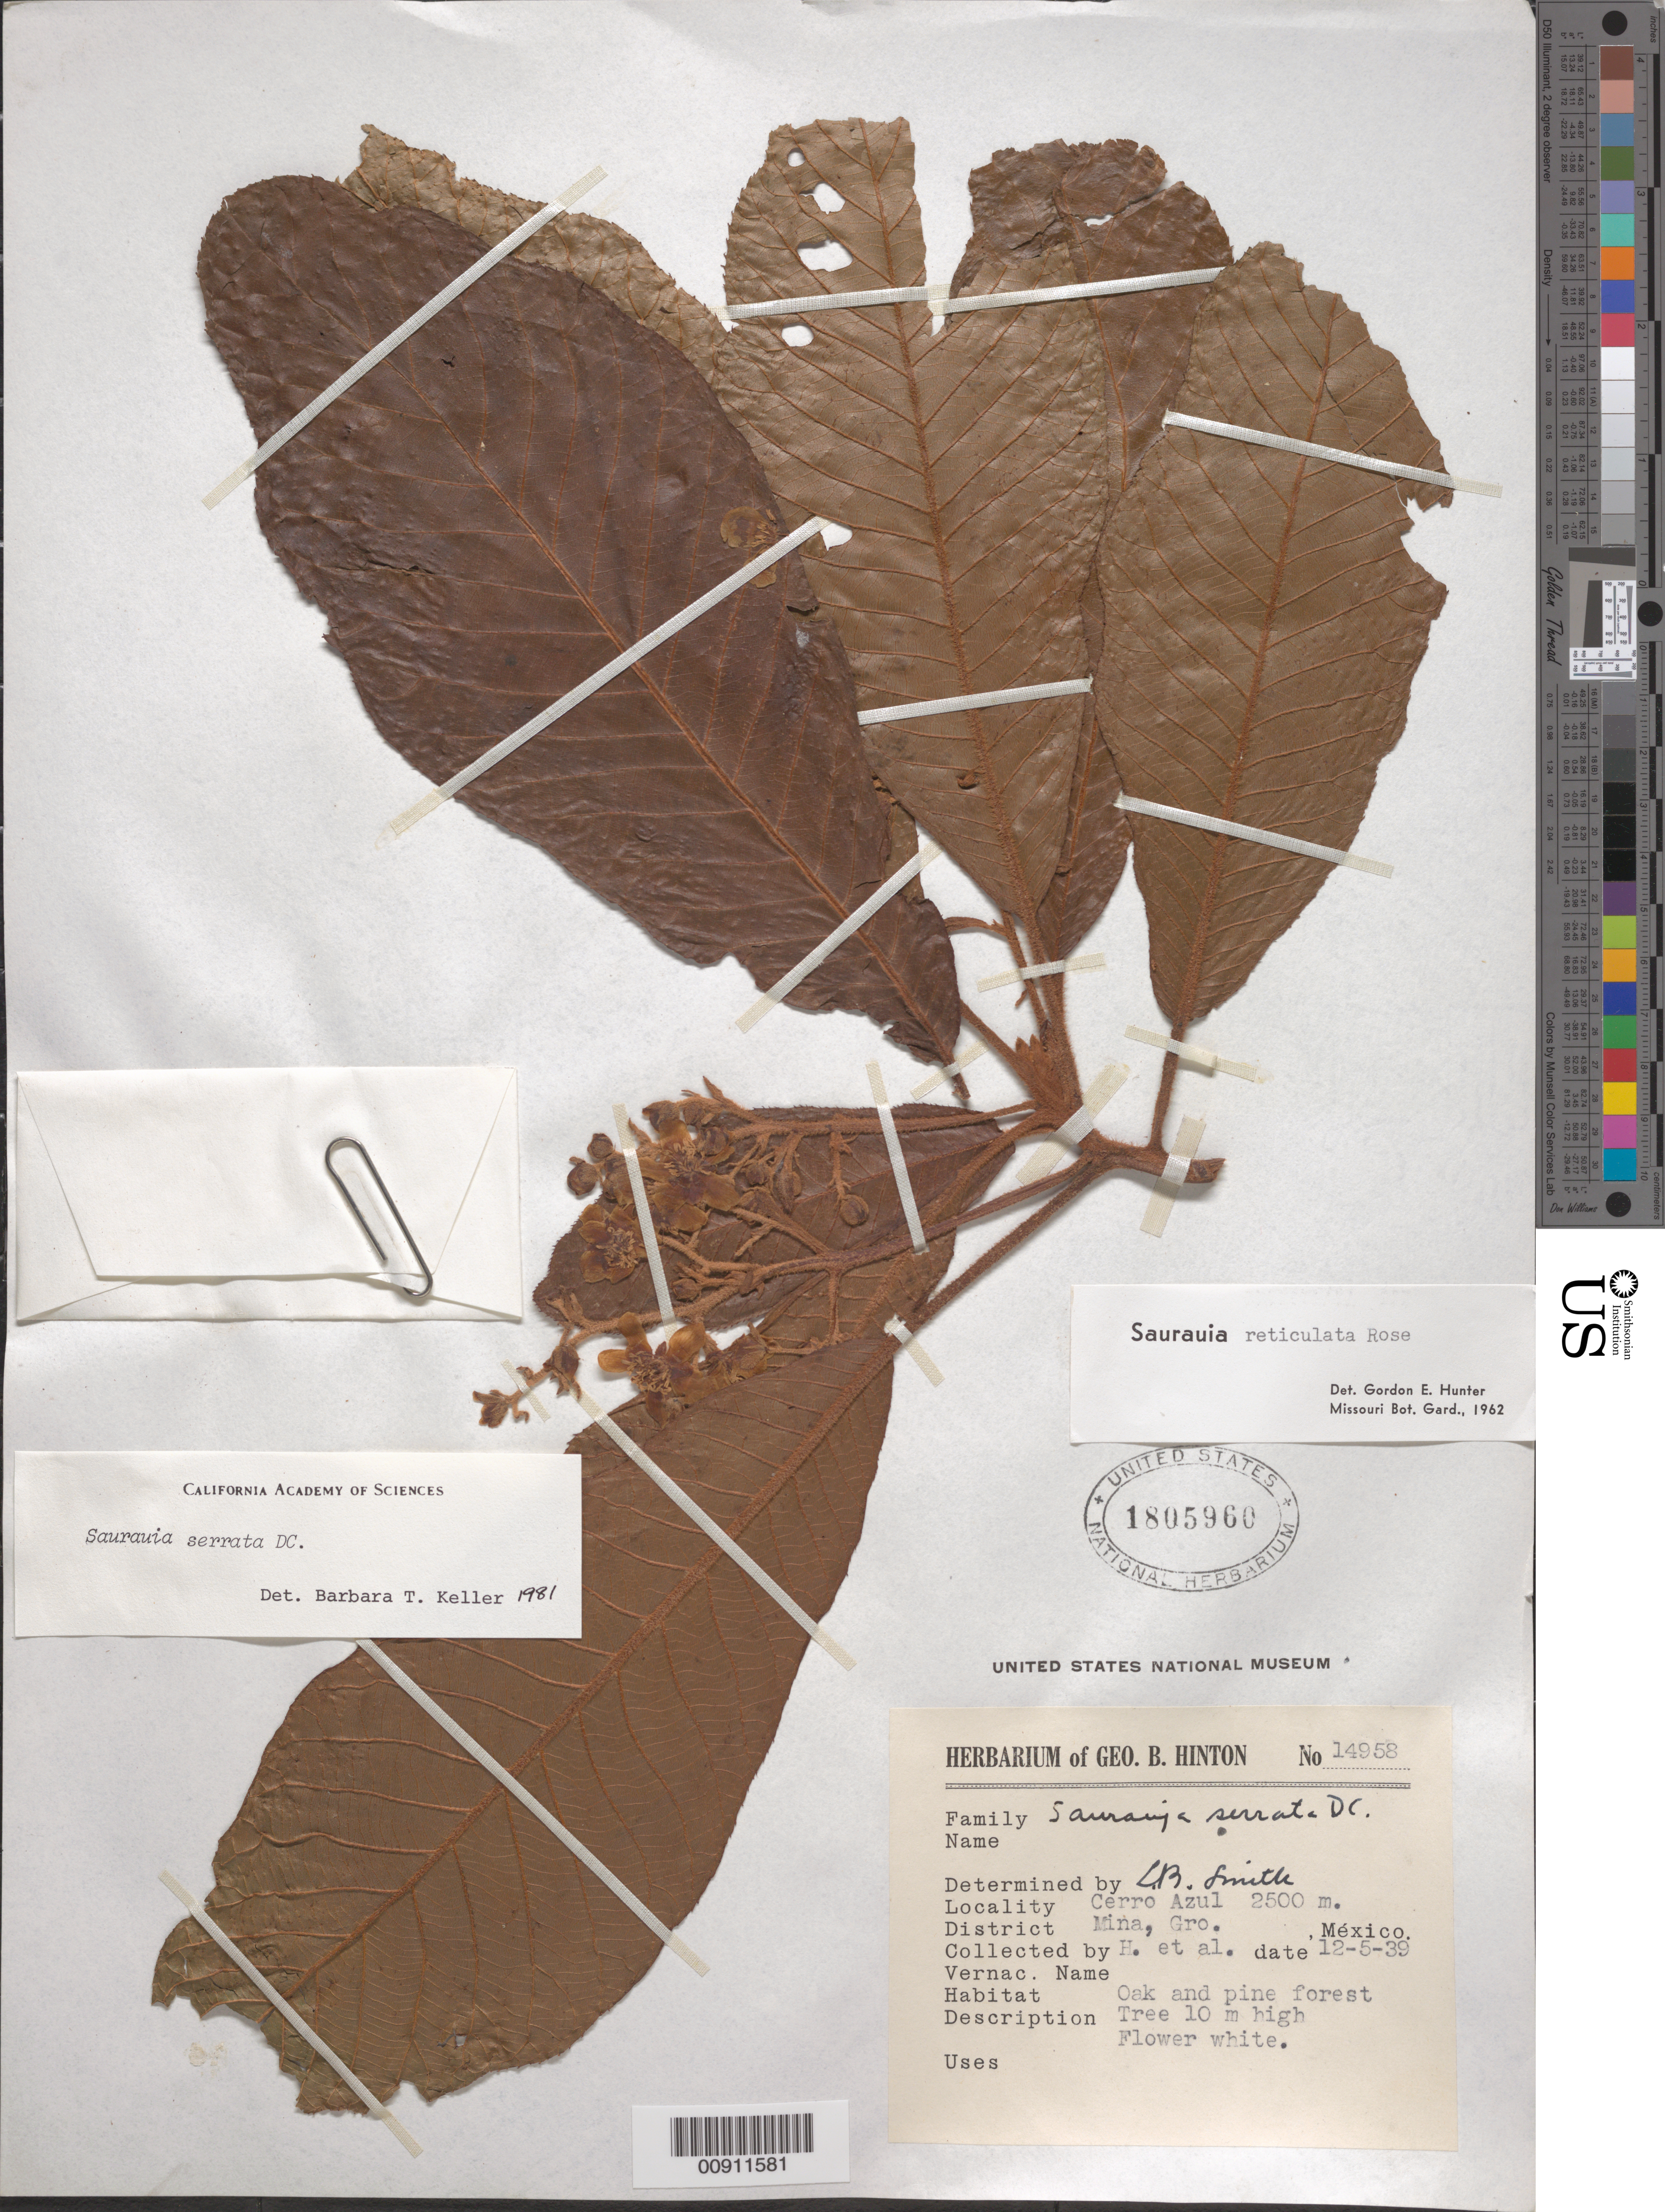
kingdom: Plantae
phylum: Tracheophyta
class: Magnoliopsida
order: Ericales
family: Actinidiaceae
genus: Saurauia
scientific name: Saurauia serrata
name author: DC.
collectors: G. B. Hinton & et al.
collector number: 14958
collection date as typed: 05 Dec 1939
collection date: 1939-12-05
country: Mexico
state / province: Guerrero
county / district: Mina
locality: Cerro Azul, District Mina, Guerrero.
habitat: Oak and pine forest.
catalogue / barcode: US 1805960